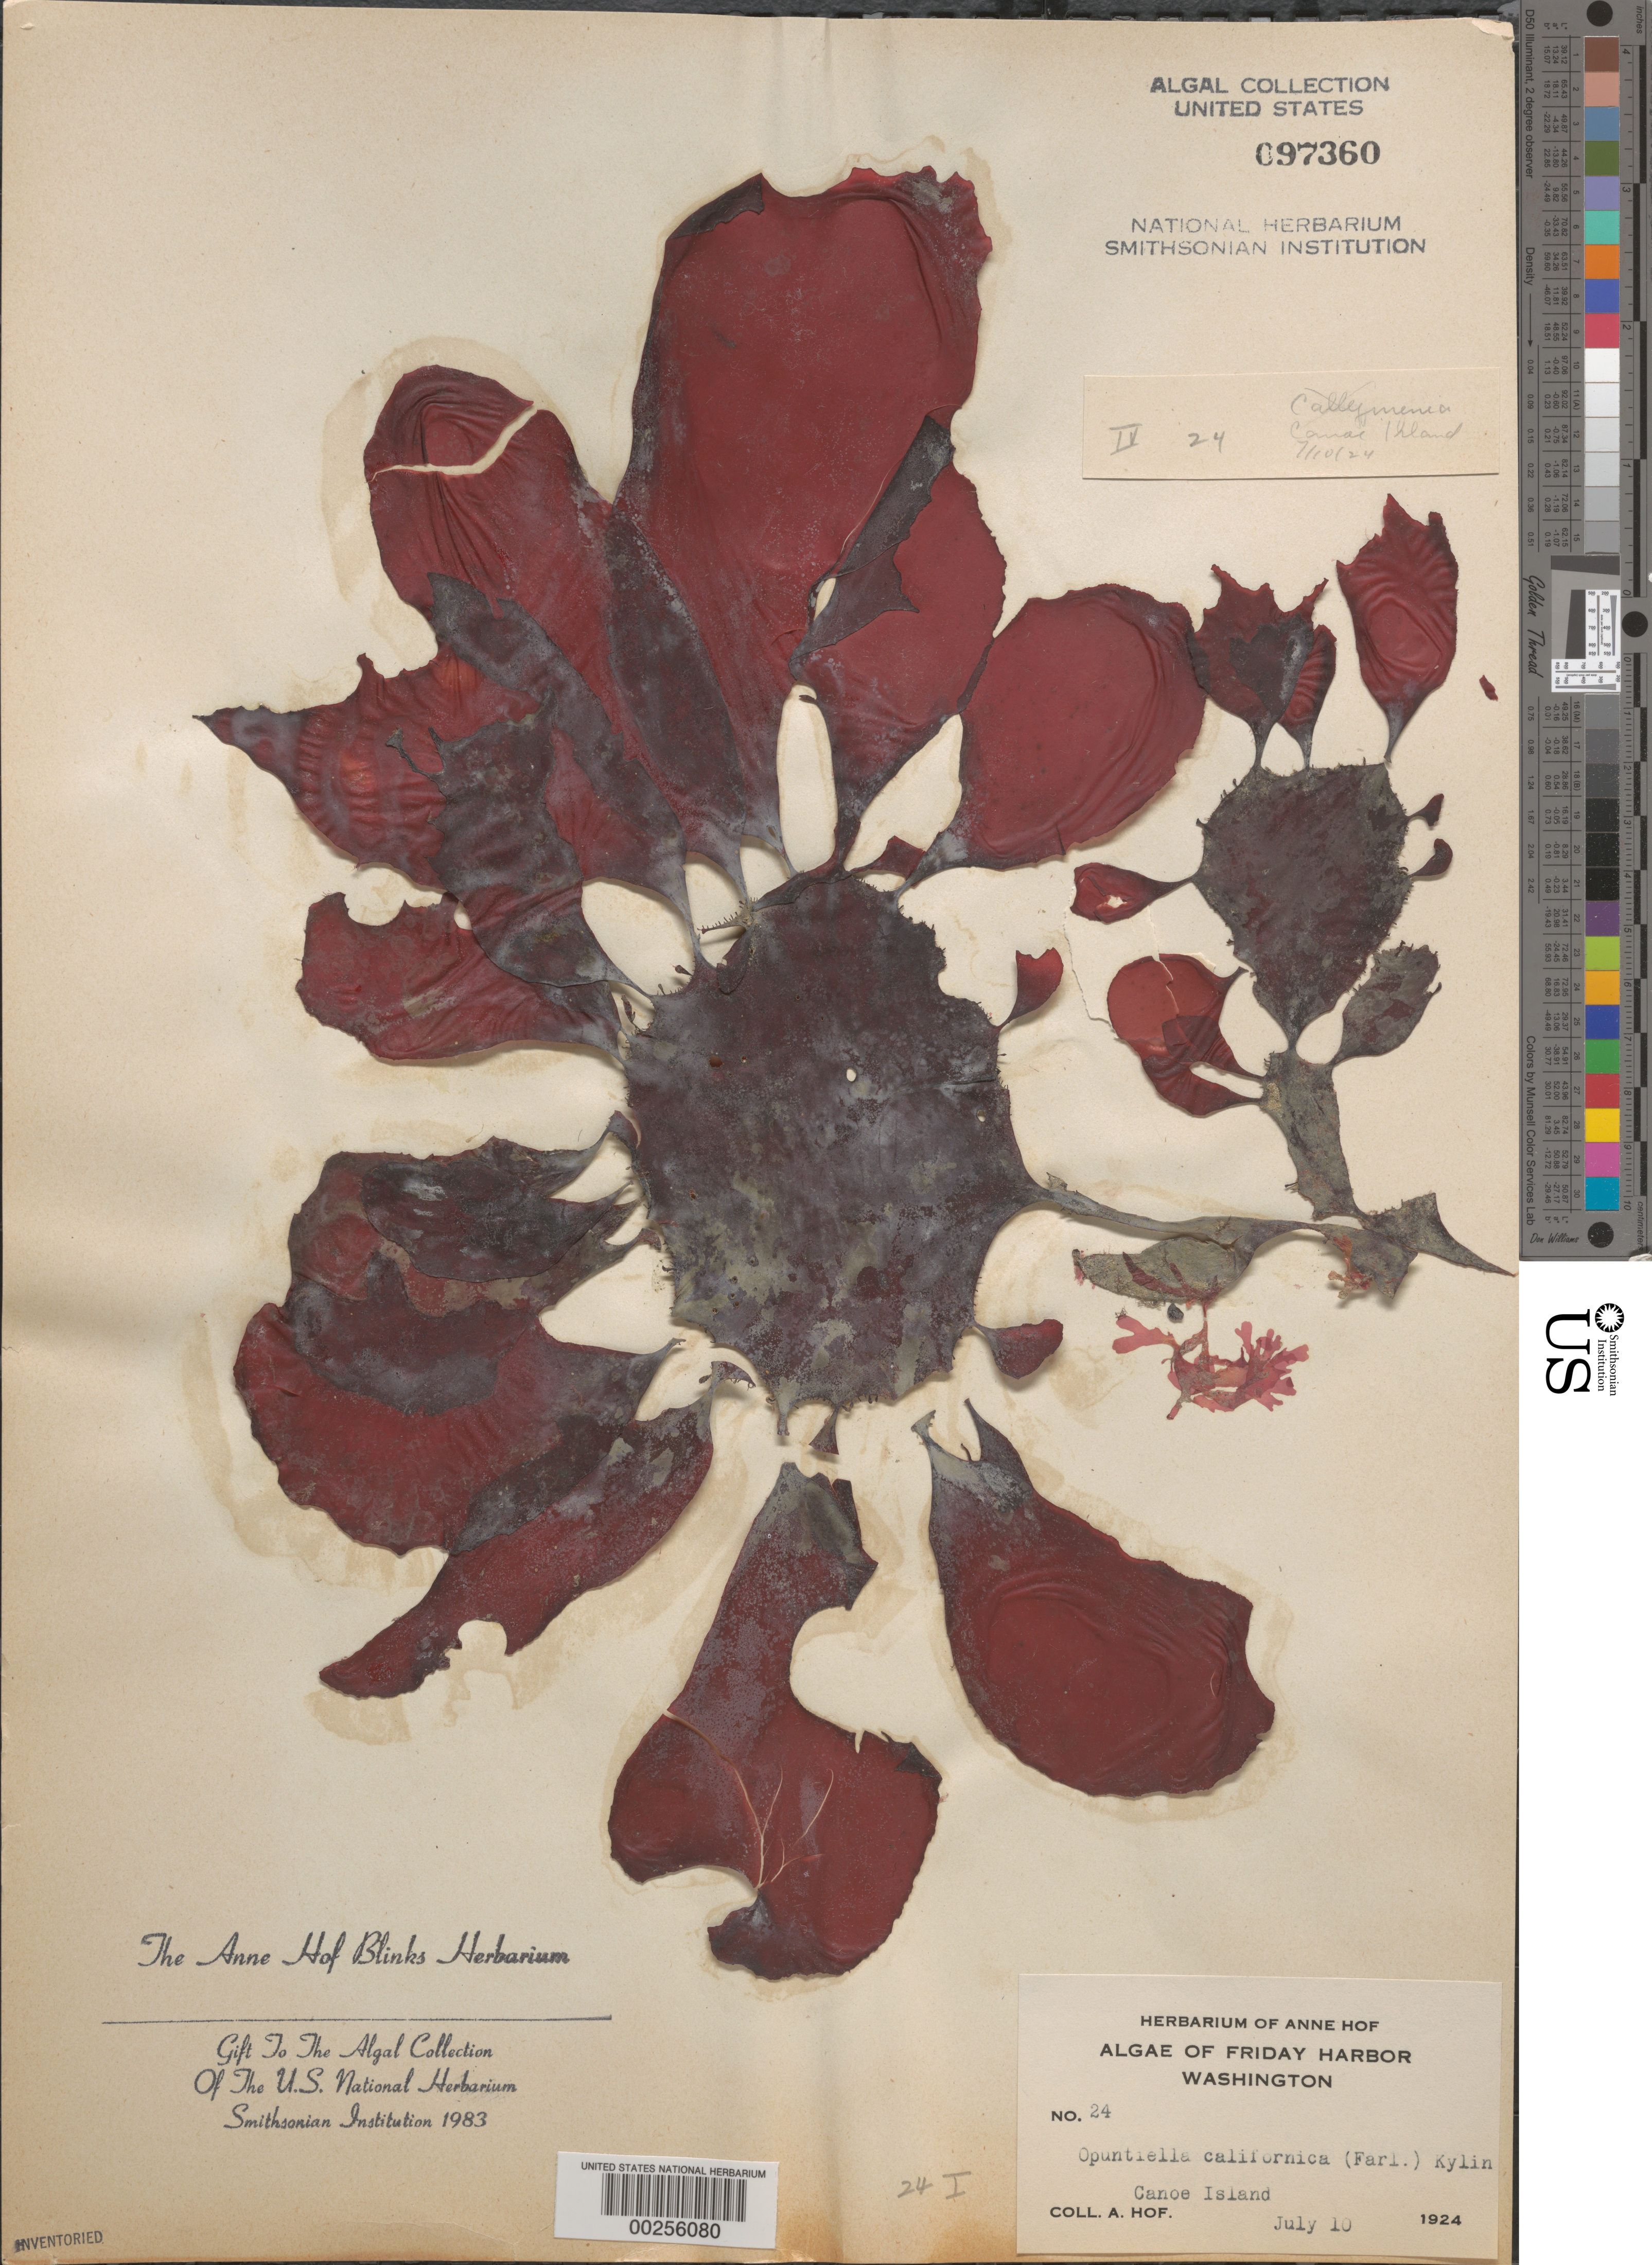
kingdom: Plantae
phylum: Rhodophyta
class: Florideophyceae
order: Gigartinales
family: Furcellariaceae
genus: Opuntiella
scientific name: Opuntiella californica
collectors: A. Blinks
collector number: AHB 24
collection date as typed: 10 Jul 1924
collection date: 1924-07-10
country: United States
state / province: Washington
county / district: San Juan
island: Canoe Island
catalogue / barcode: US 97360